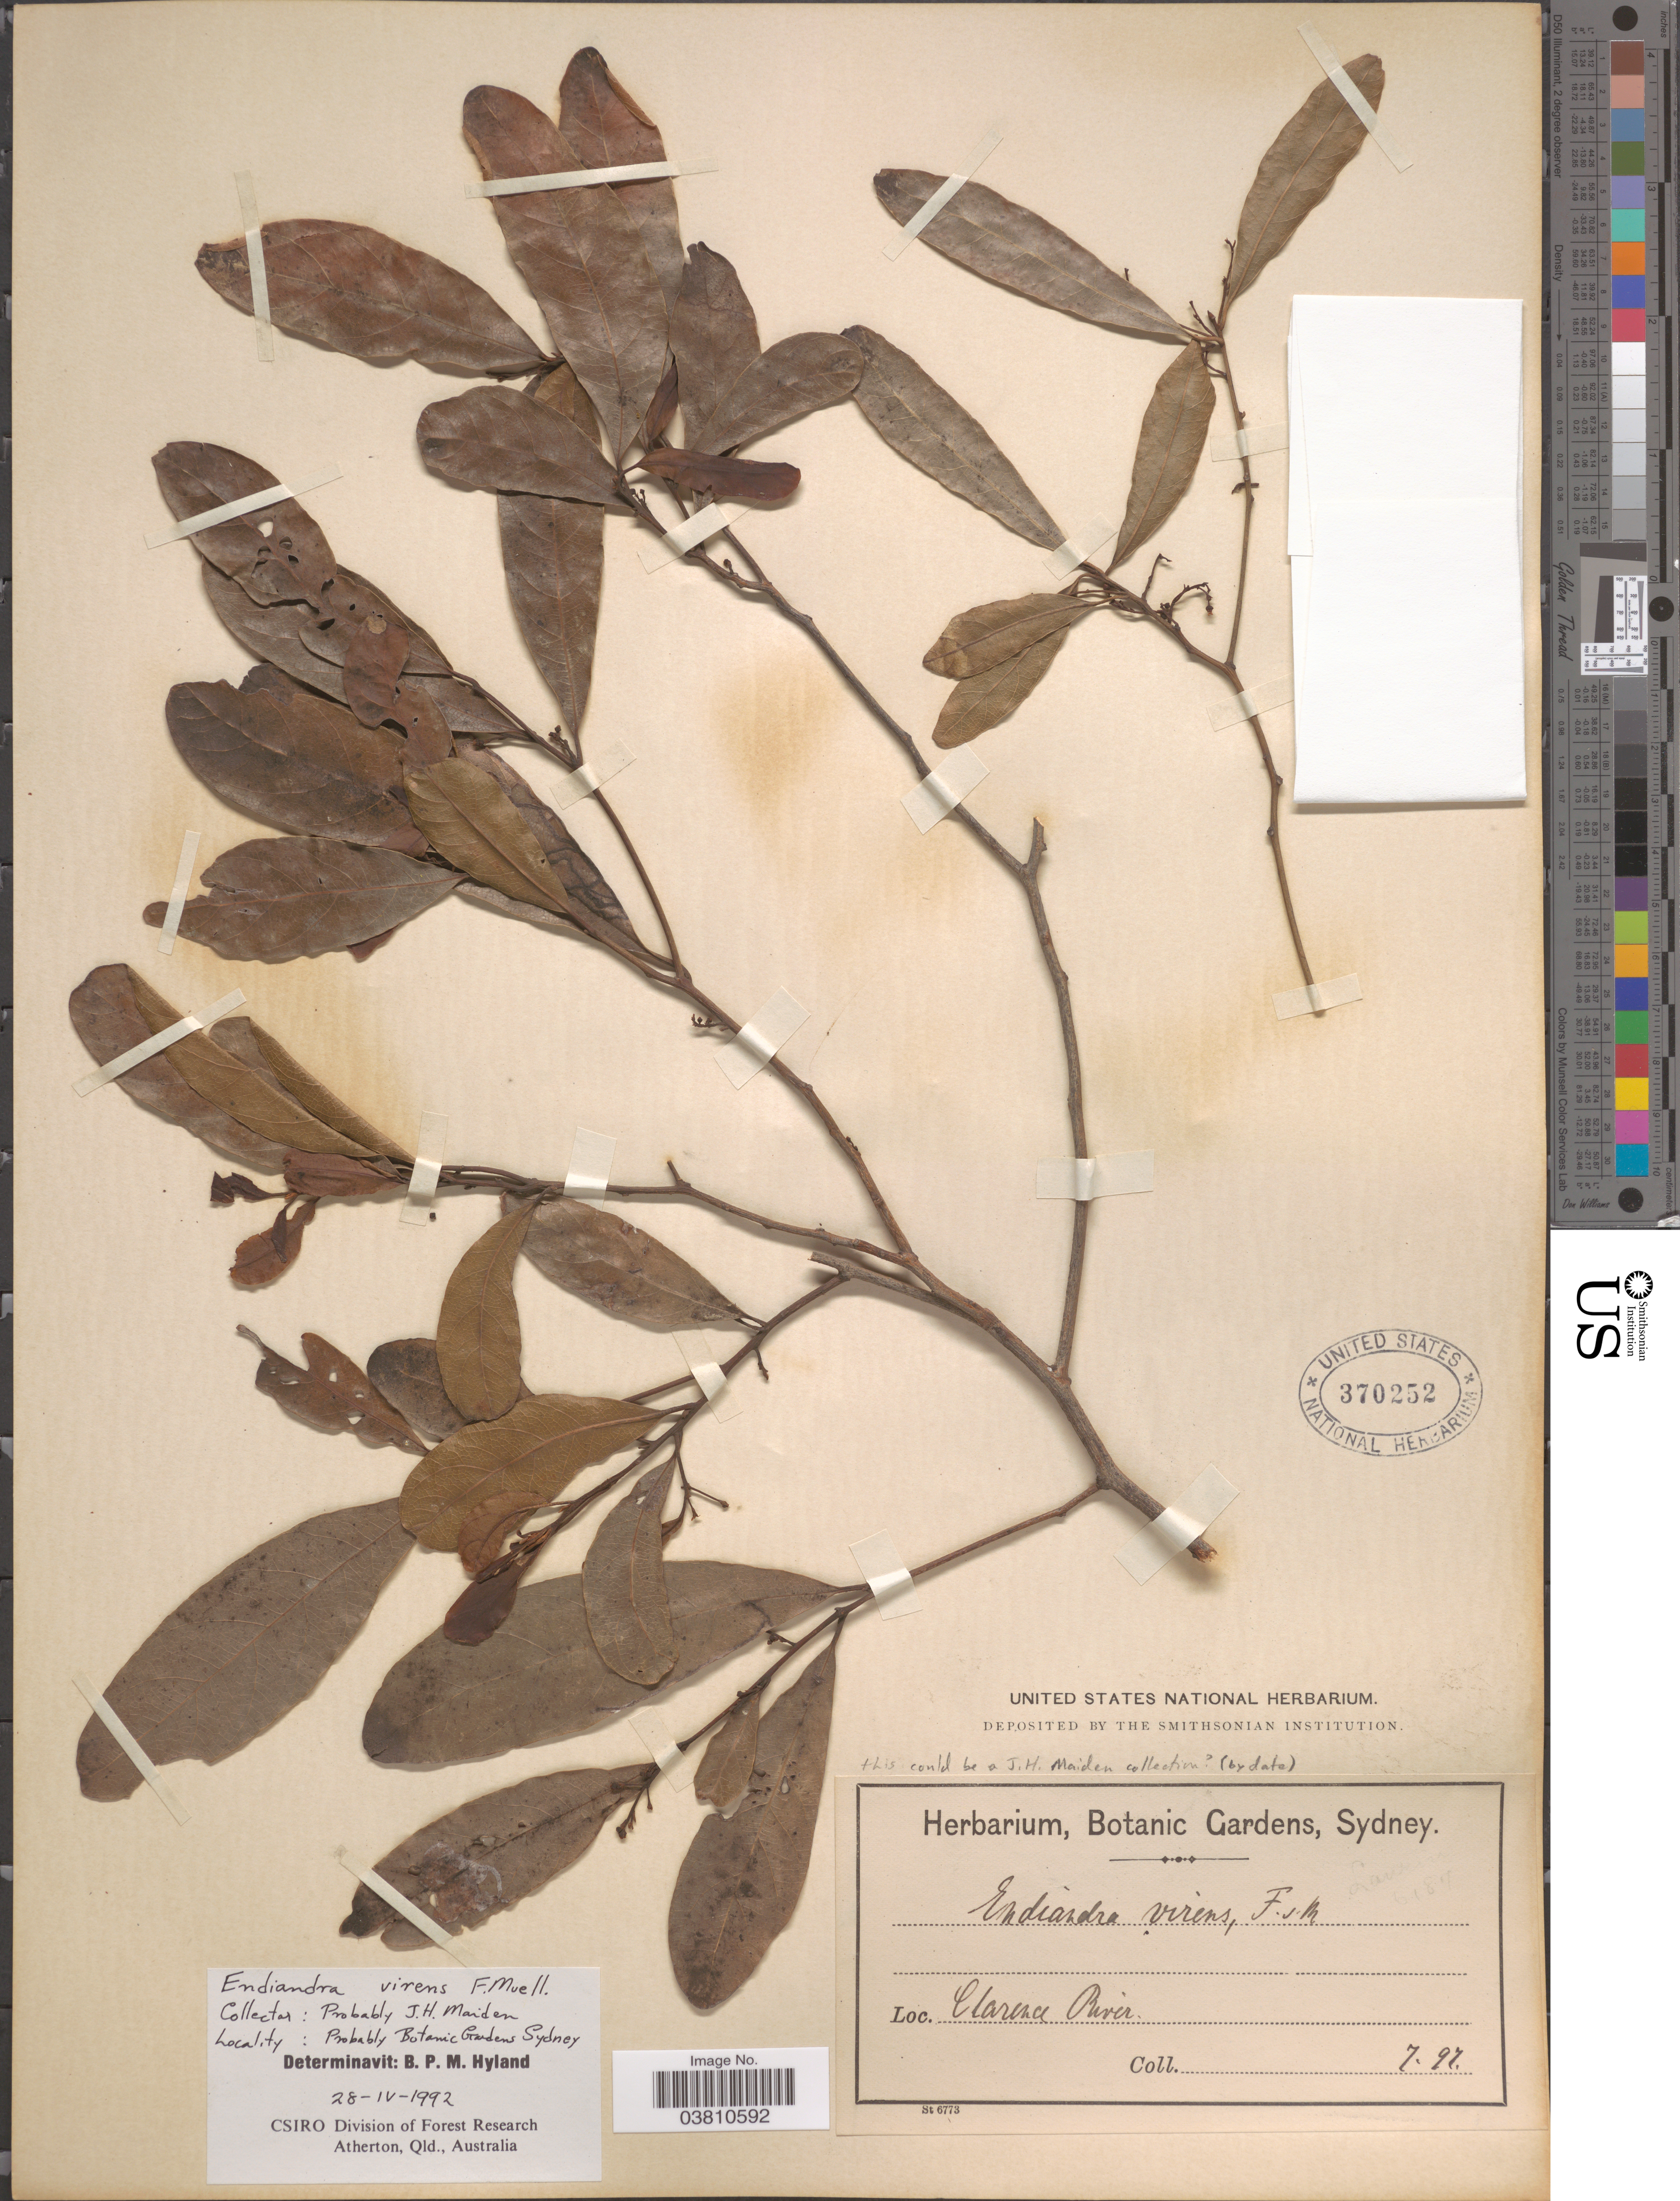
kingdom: Plantae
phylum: Tracheophyta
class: Magnoliopsida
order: Laurales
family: Lauraceae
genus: Endiandra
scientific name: Endiandra sieberi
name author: Nees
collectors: ex herb. Botanic Gardens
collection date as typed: Transcribed d/m/y: /7/97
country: Australia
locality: Clarence River.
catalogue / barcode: US 370252